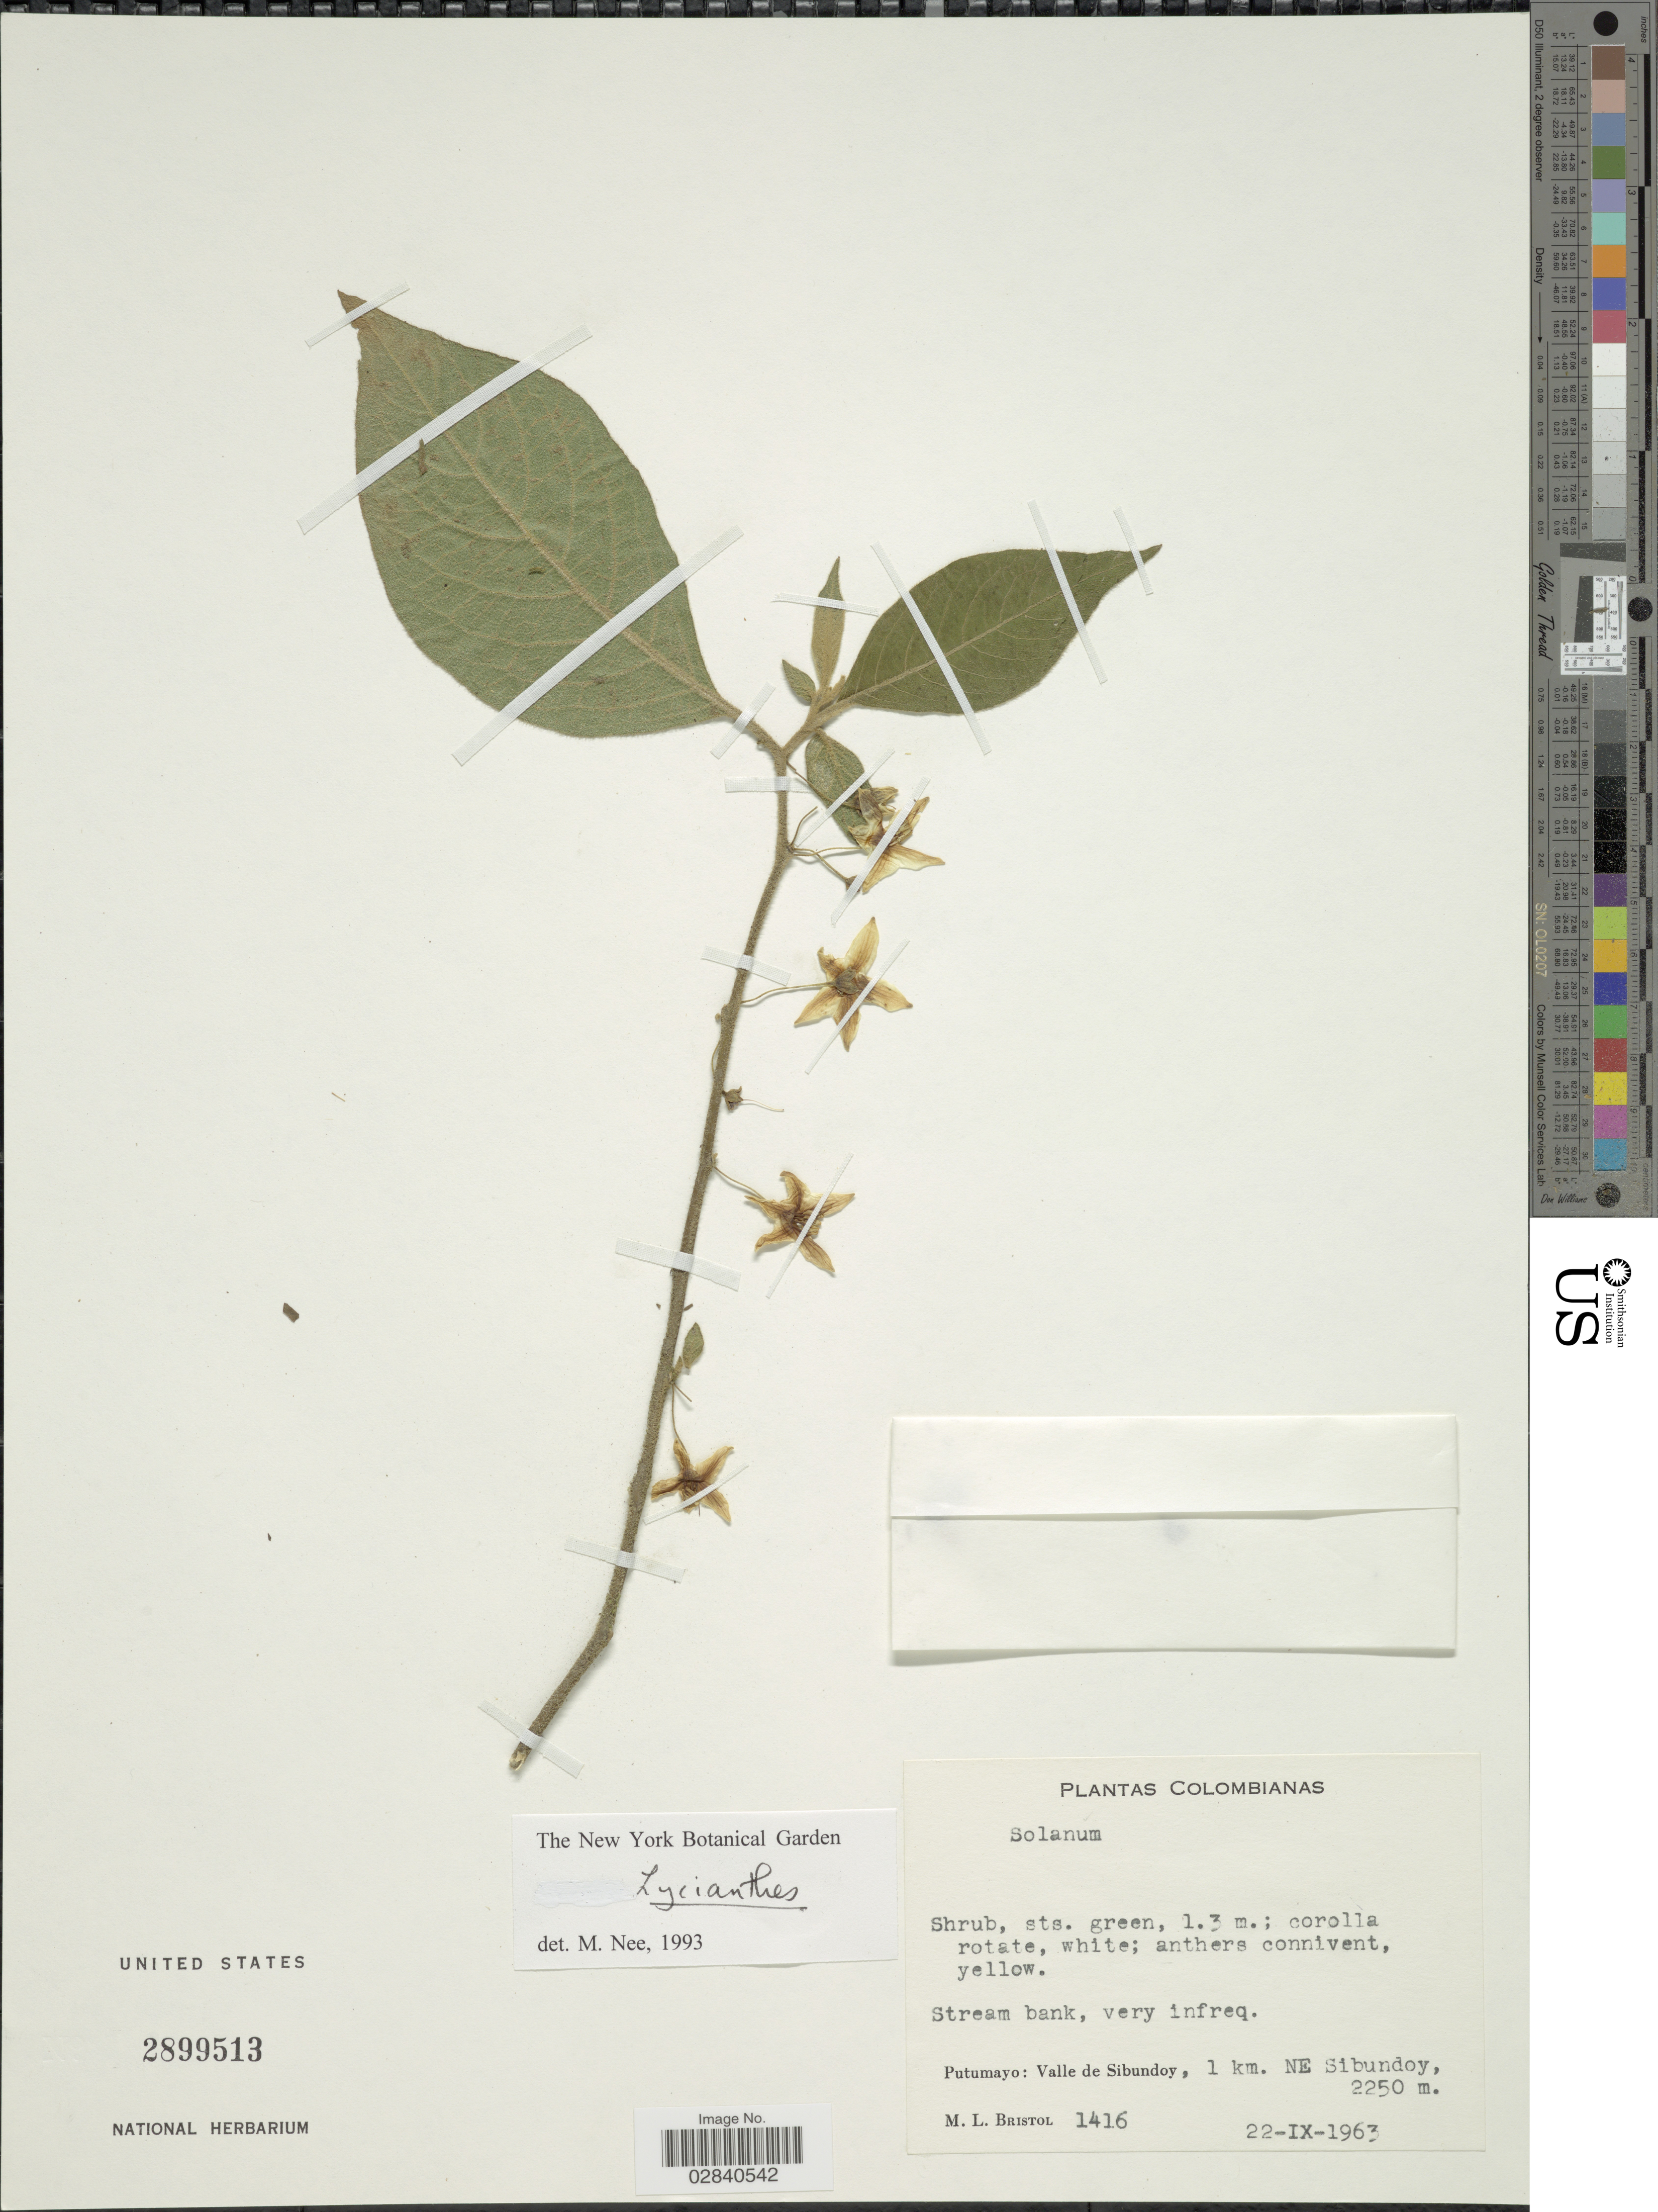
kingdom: Plantae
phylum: Tracheophyta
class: Magnoliopsida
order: Solanales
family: Solanaceae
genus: Lycianthes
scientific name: Lycianthes sp.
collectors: M. L. Bristol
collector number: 1416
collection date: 1963-09-22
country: Colombia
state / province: Putumayo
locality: Putumayo: Valle de Sibundoy, 1 km. NE Sibundoy.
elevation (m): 2250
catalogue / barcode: US 2899513